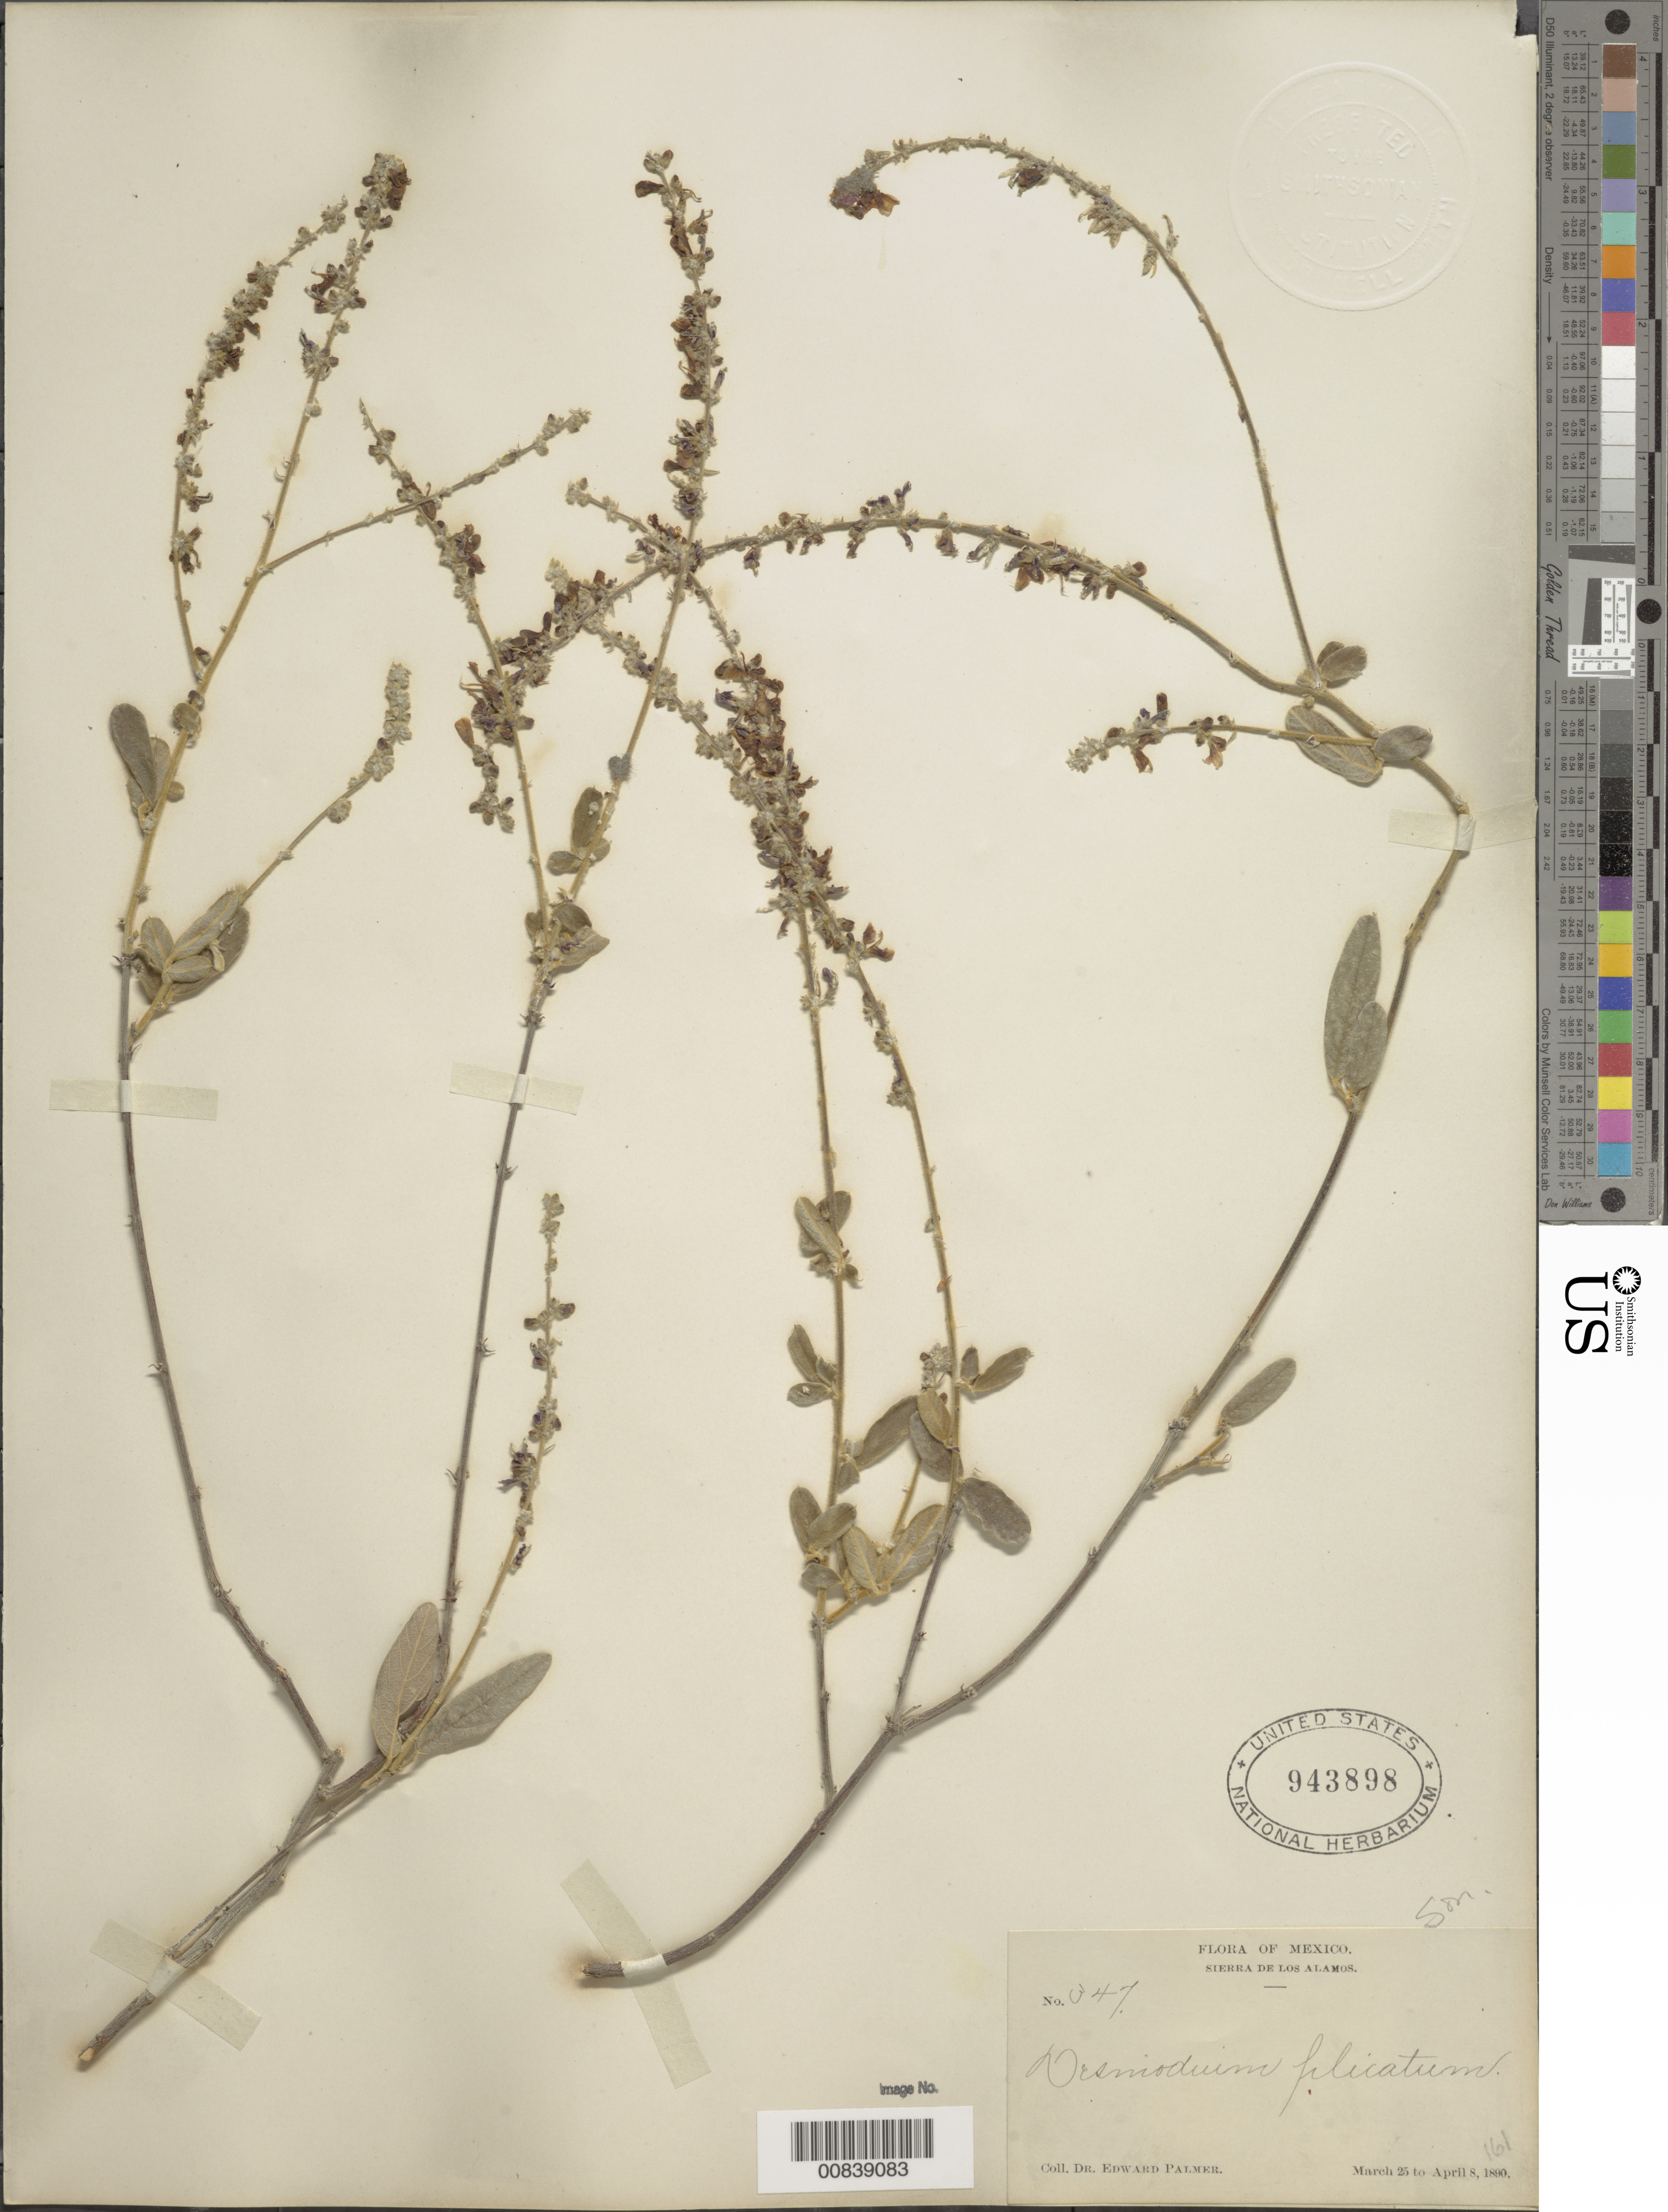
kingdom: Plantae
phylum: Tracheophyta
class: Magnoliopsida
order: Fabales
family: Fabaceae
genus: Desmodium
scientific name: Desmodium plicatum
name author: Schltdl. & Cham.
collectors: E. Palmer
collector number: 347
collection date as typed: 25 Mar 1890 to 08 Apr 1890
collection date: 1890-03-25/1890-04-08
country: Mexico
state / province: Sonora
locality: Sierra de los Alamos, Sonora.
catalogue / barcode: US 943898